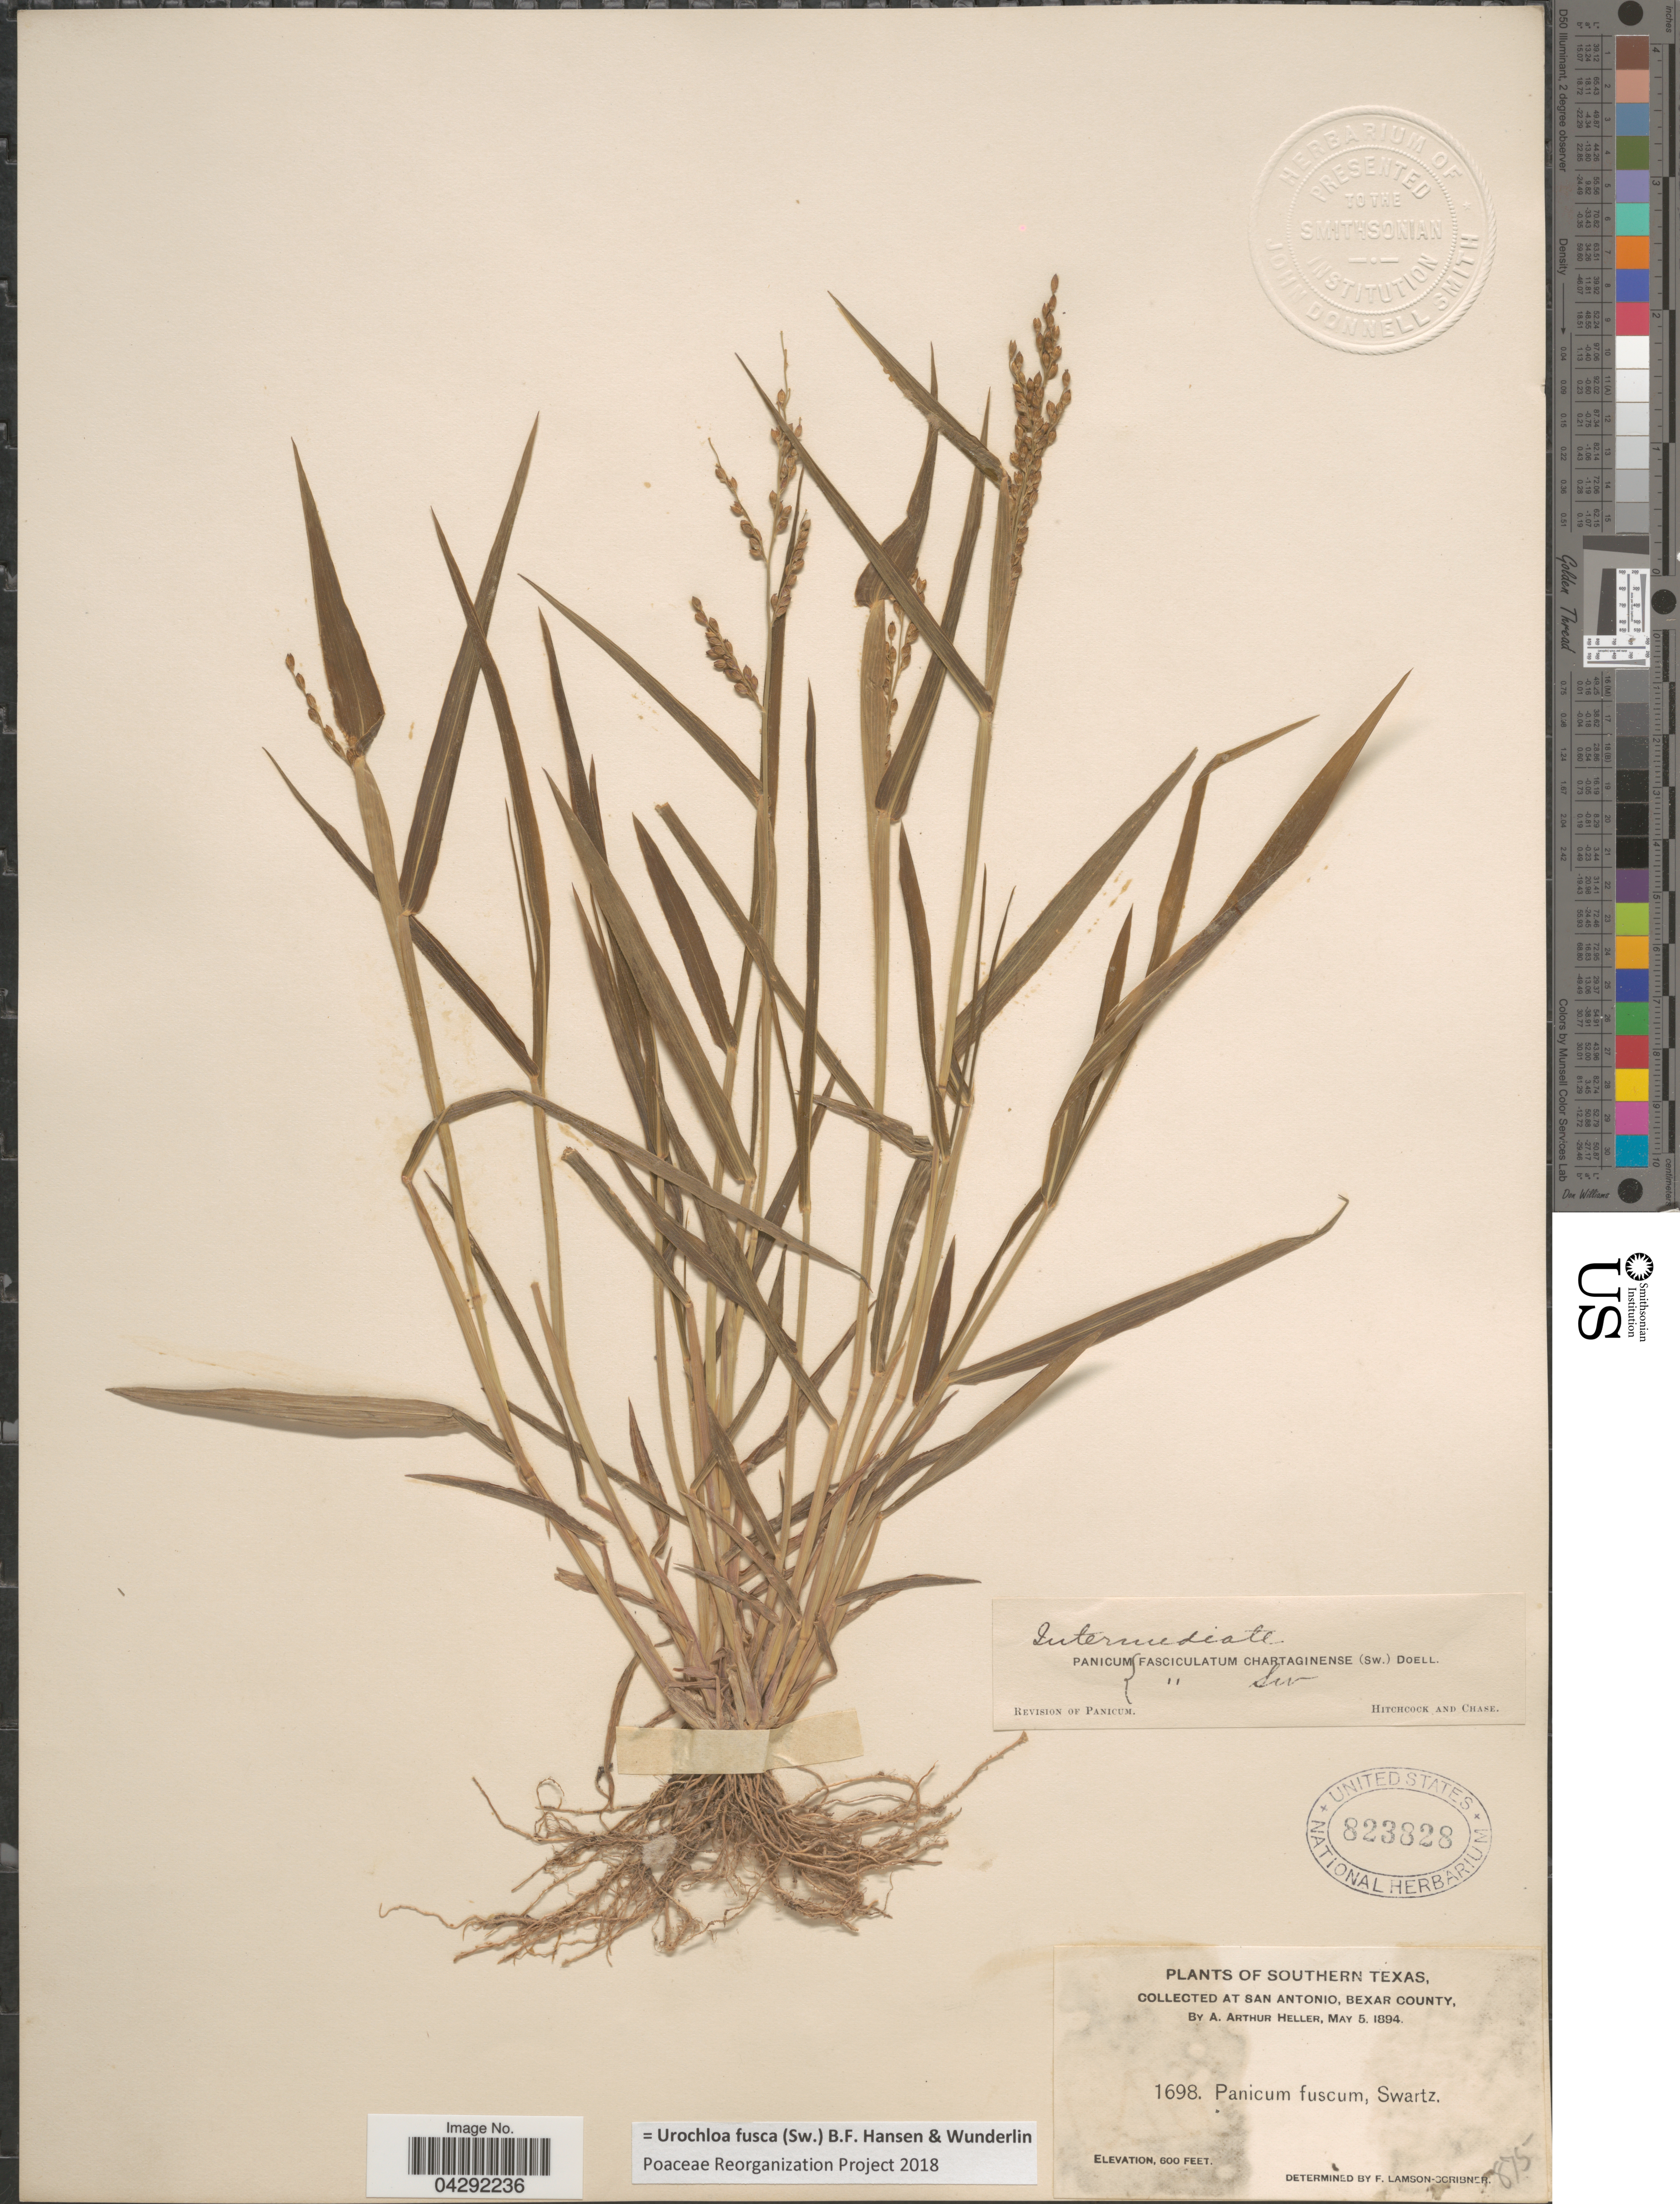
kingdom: Plantae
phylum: Tracheophyta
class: Liliopsida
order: Poales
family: Poaceae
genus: Urochloa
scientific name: Urochloa fusca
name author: (Sw.) B.F. Hansen & Wunderlin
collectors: A. A. Heller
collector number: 1698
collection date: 1894-05-05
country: United States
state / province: Texas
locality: Southern Texas, at San Antonio, Bexar County.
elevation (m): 183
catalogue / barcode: US 823828